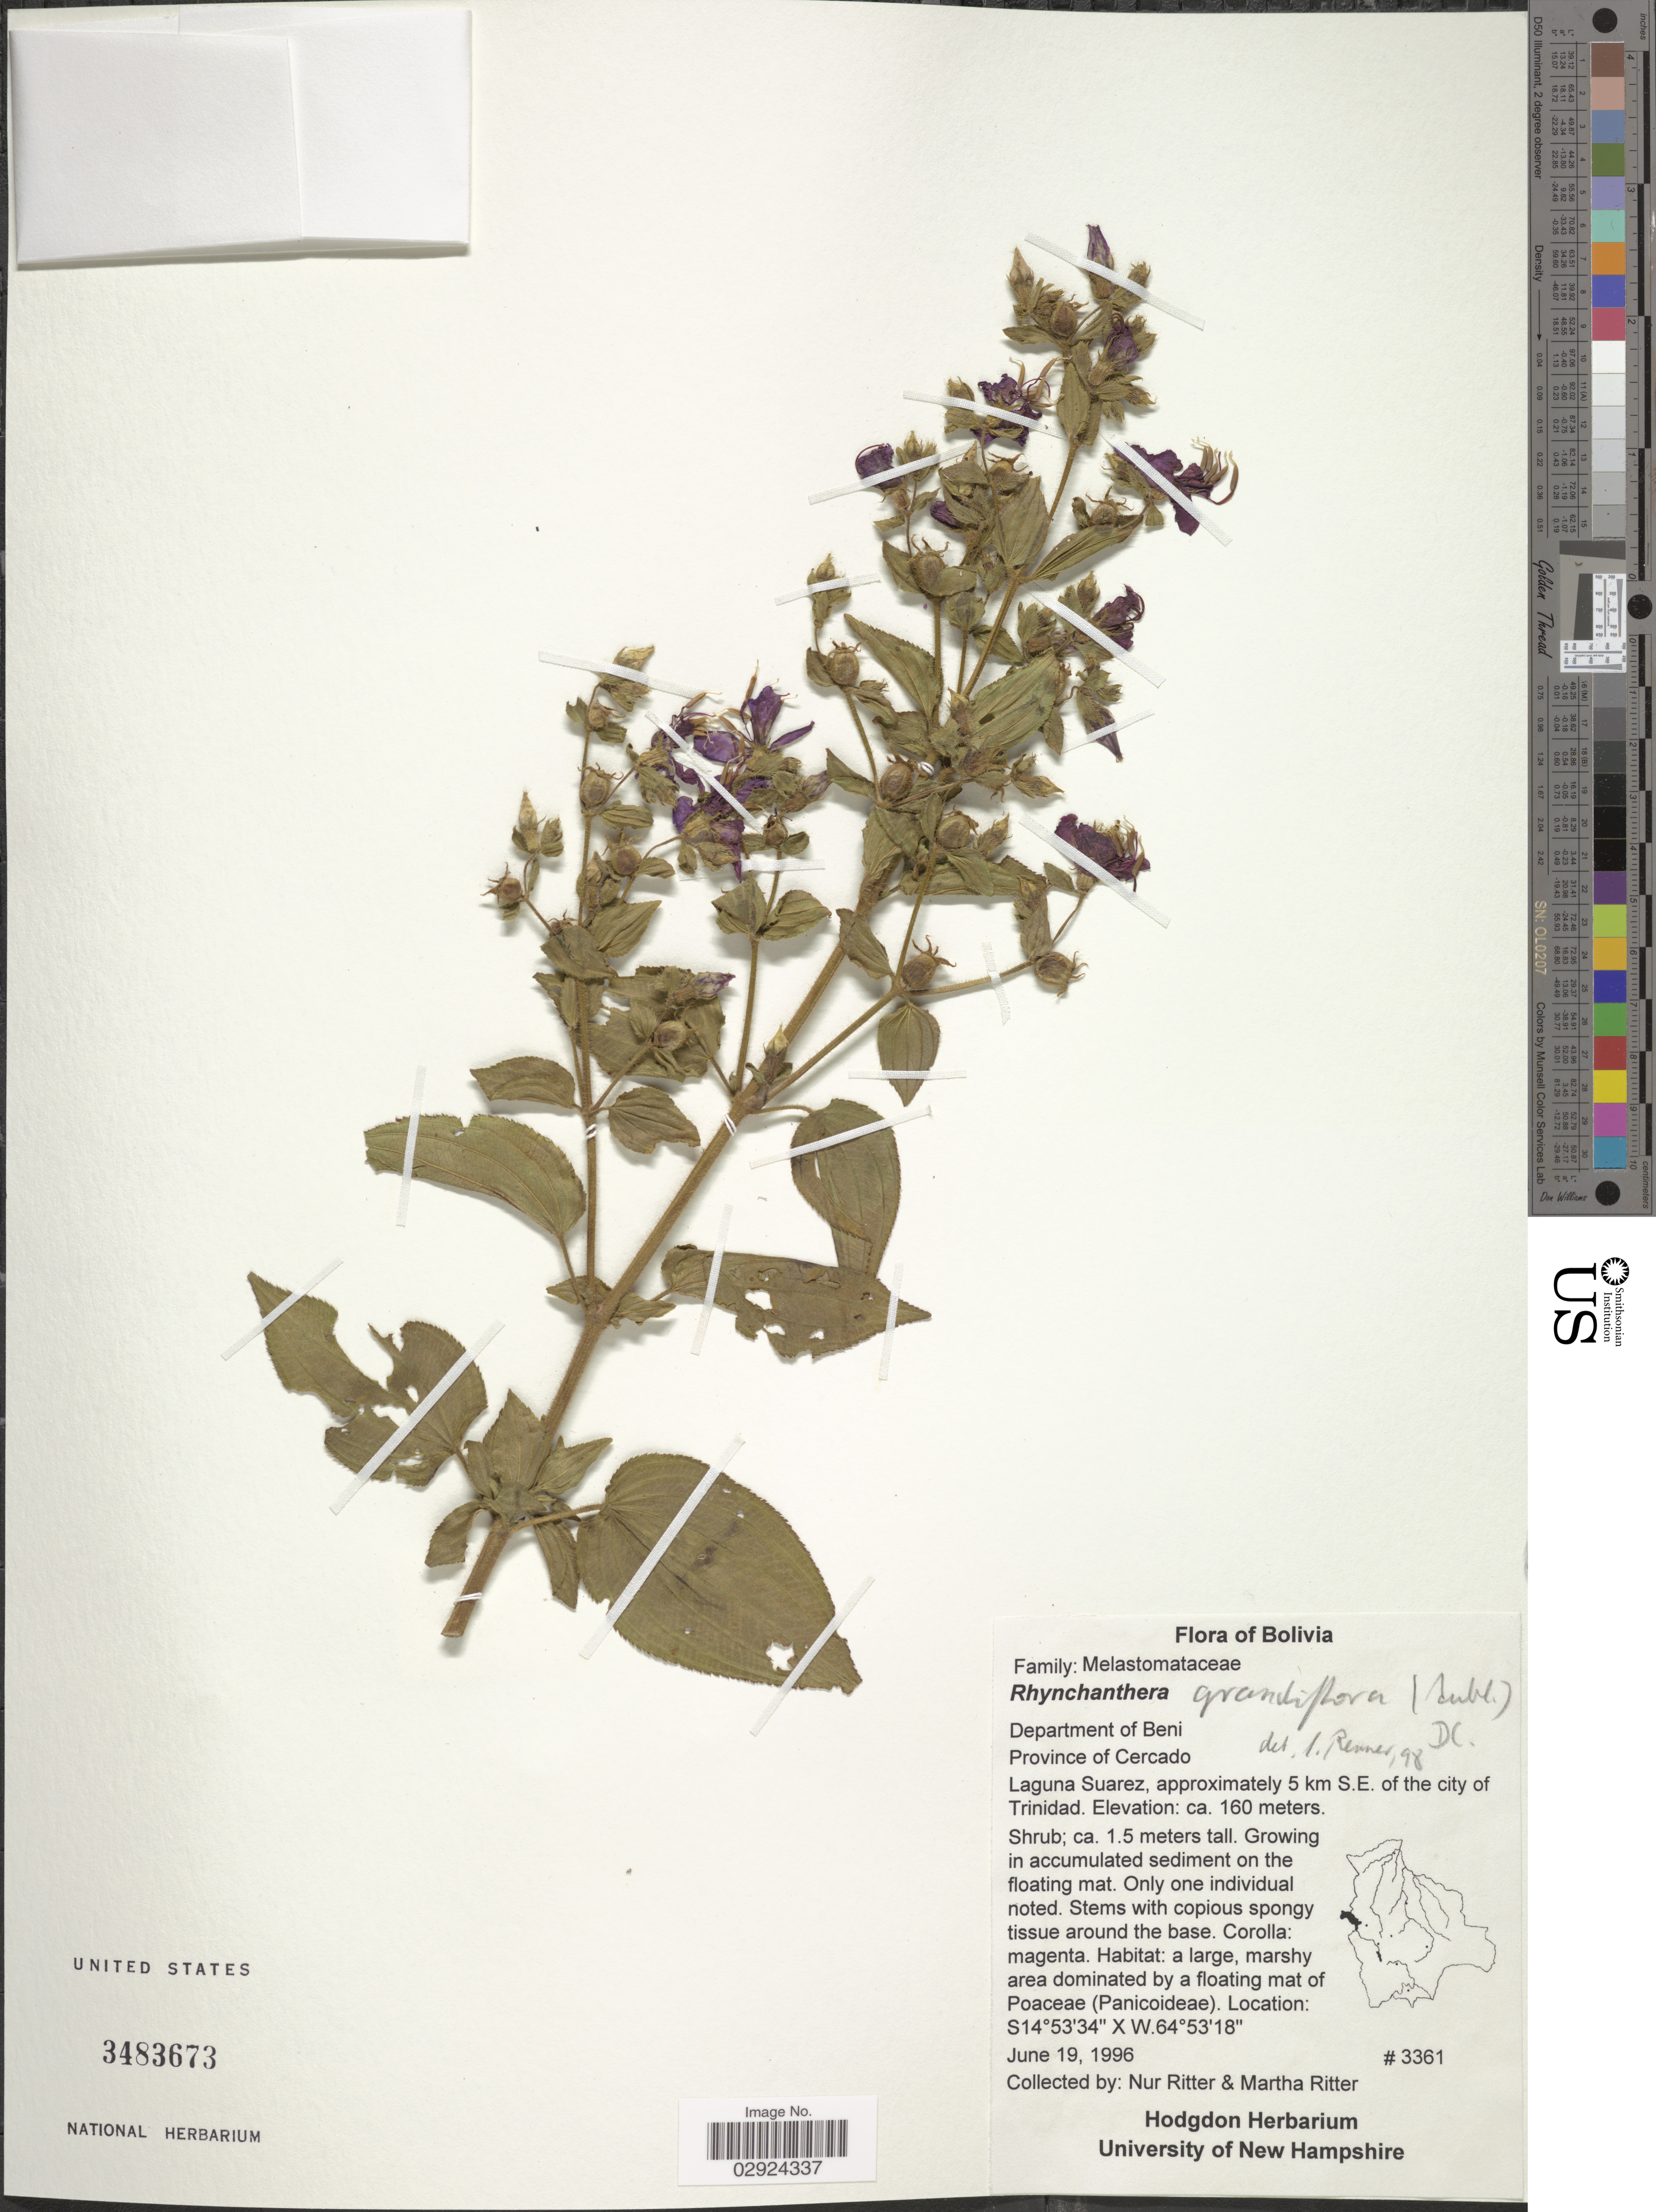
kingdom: Plantae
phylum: Tracheophyta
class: Magnoliopsida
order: Myrtales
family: Melastomataceae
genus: Rhynchanthera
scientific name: Rhynchanthera grandiflora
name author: (Aubl.) DC.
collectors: N. Ritter & M. Ritter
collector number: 3361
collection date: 1996-06-19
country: Bolivia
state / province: Beni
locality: Department of Beni, Province of Cercado, Laguna Suarez, approximately 5 km S.E. of the City of Trinidad.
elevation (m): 160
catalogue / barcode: US 3483673